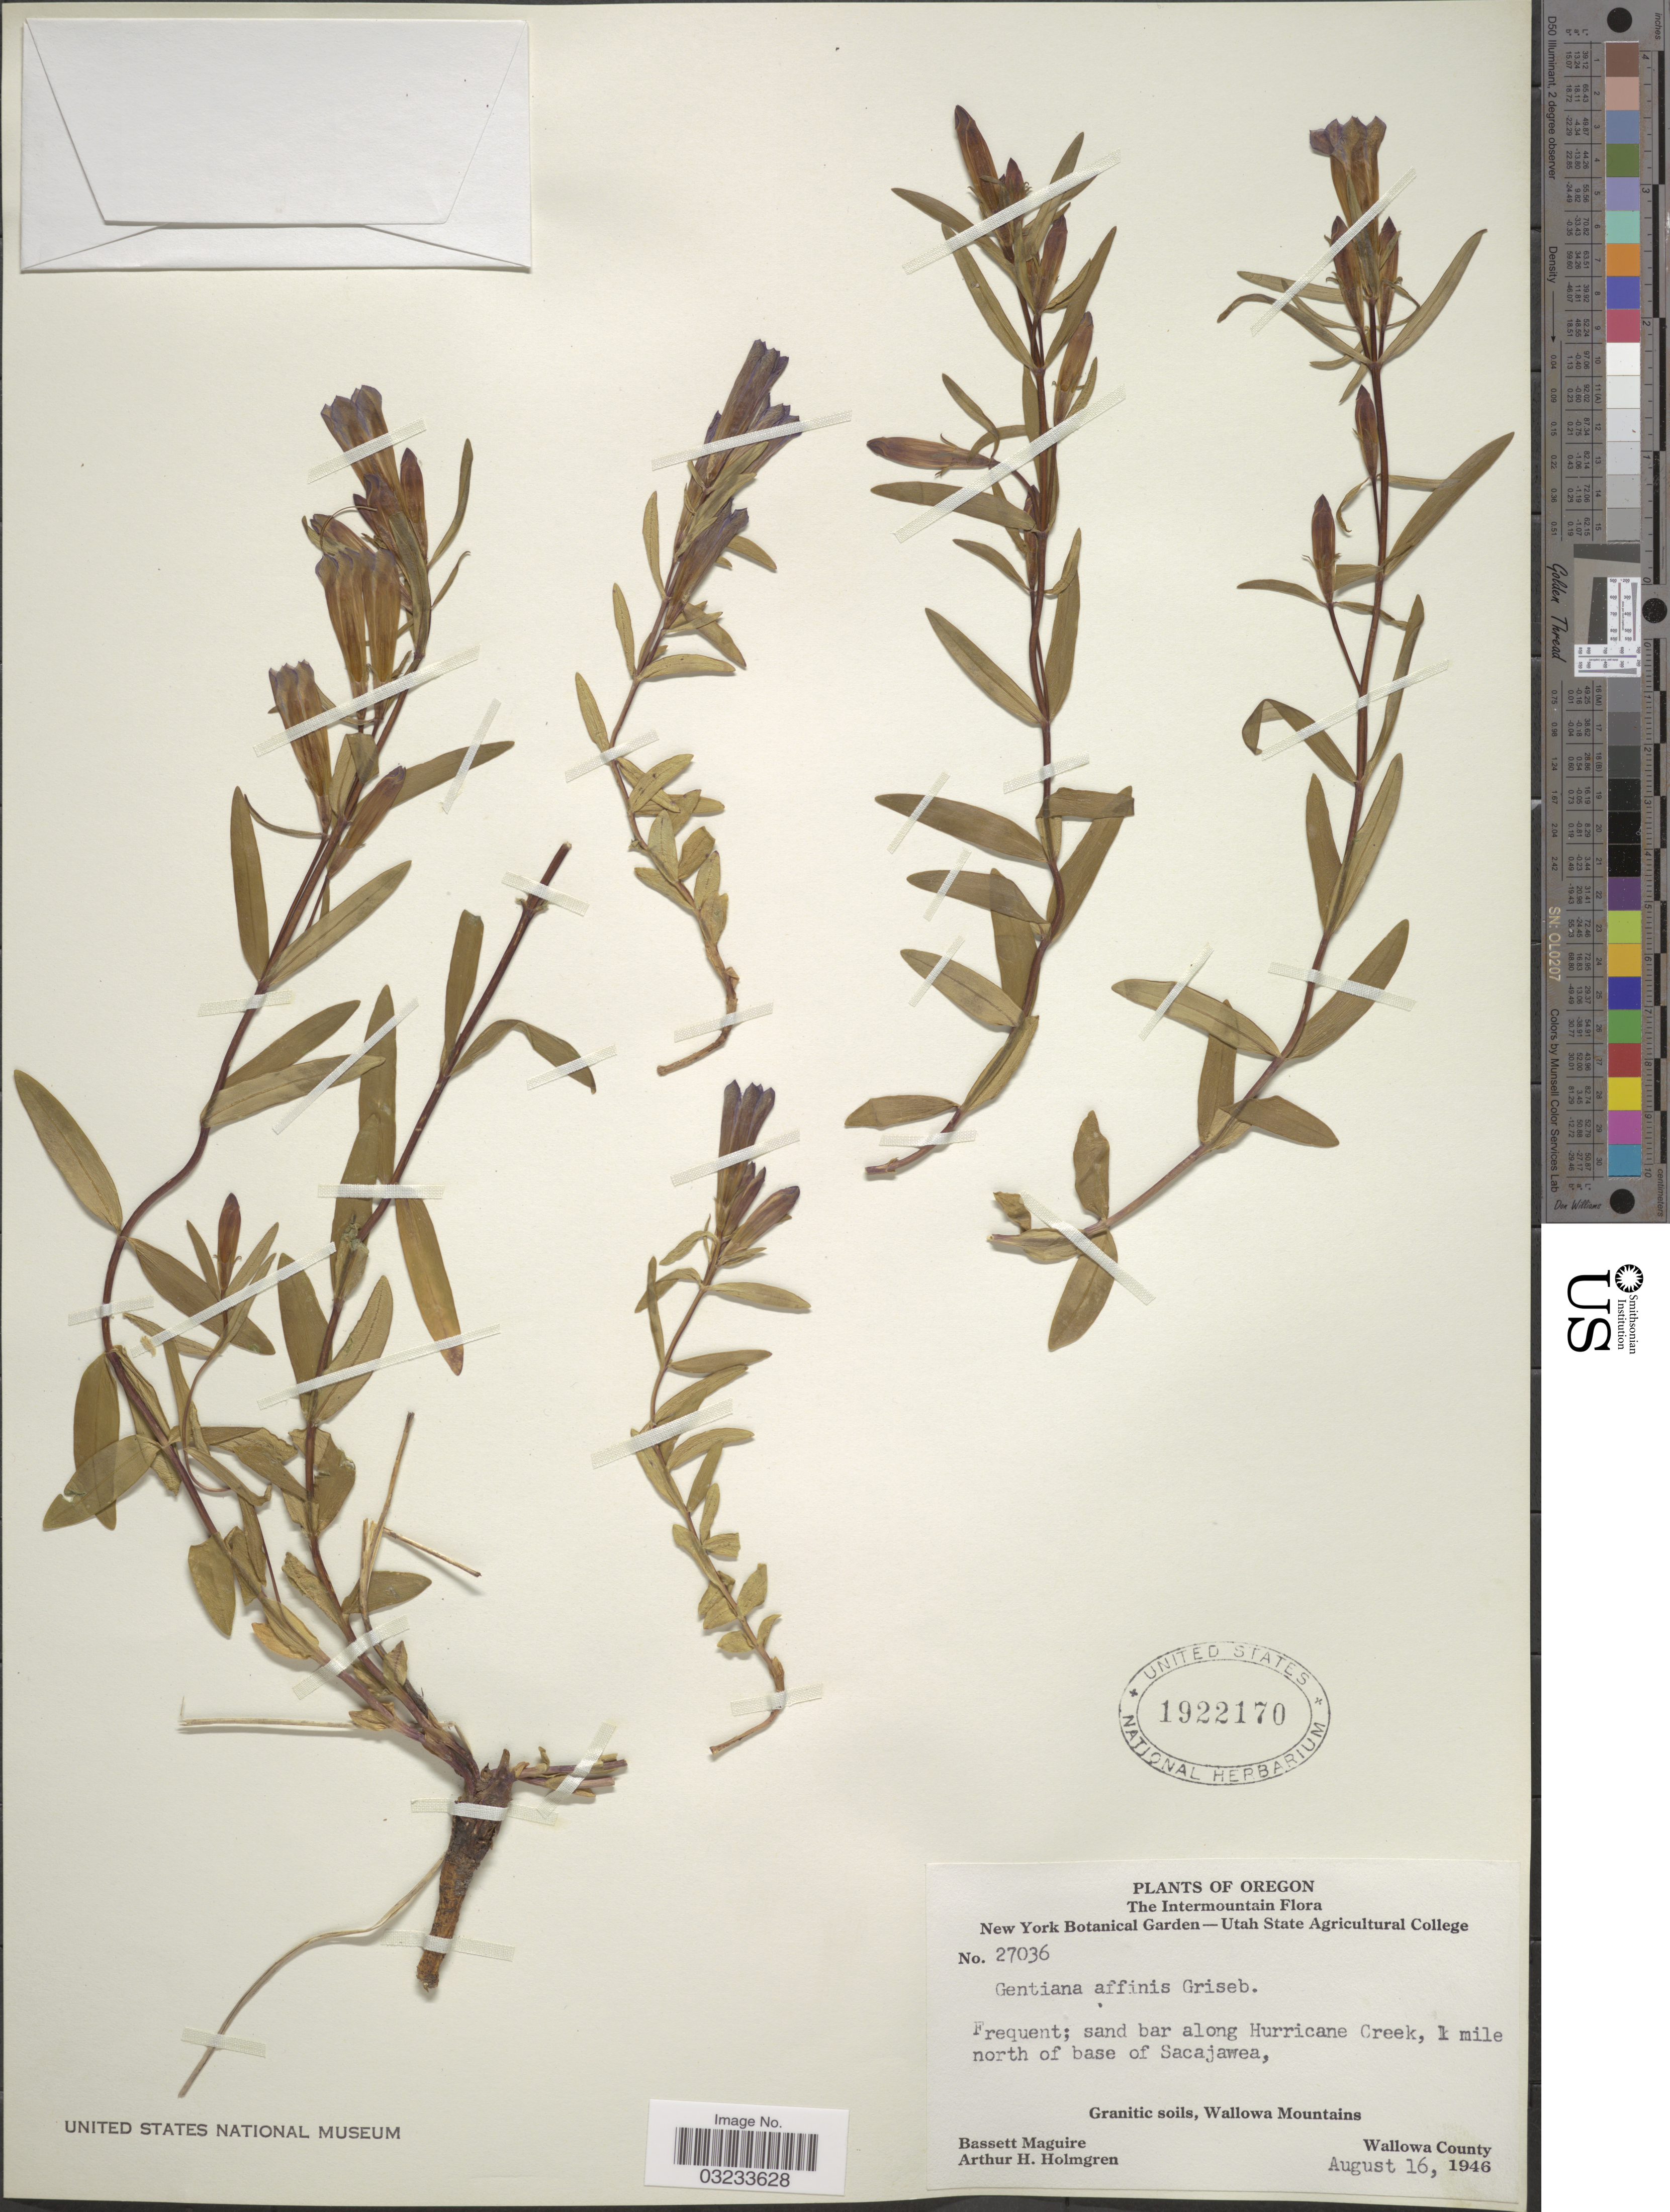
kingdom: Plantae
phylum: Tracheophyta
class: Magnoliopsida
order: Gentianales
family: Gentianaceae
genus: Gentiana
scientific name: Gentiana affinis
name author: Griseb.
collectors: B. Maguire & A. H. Holmgren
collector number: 27036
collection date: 1946-08-16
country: United States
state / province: Oregon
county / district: Wallowa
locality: The Intermountain. Sand bar along Hurricane Creek, 1 mile north of base of Sacajawea, Wallowa Mountains, Wallowa County.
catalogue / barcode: US 1922170